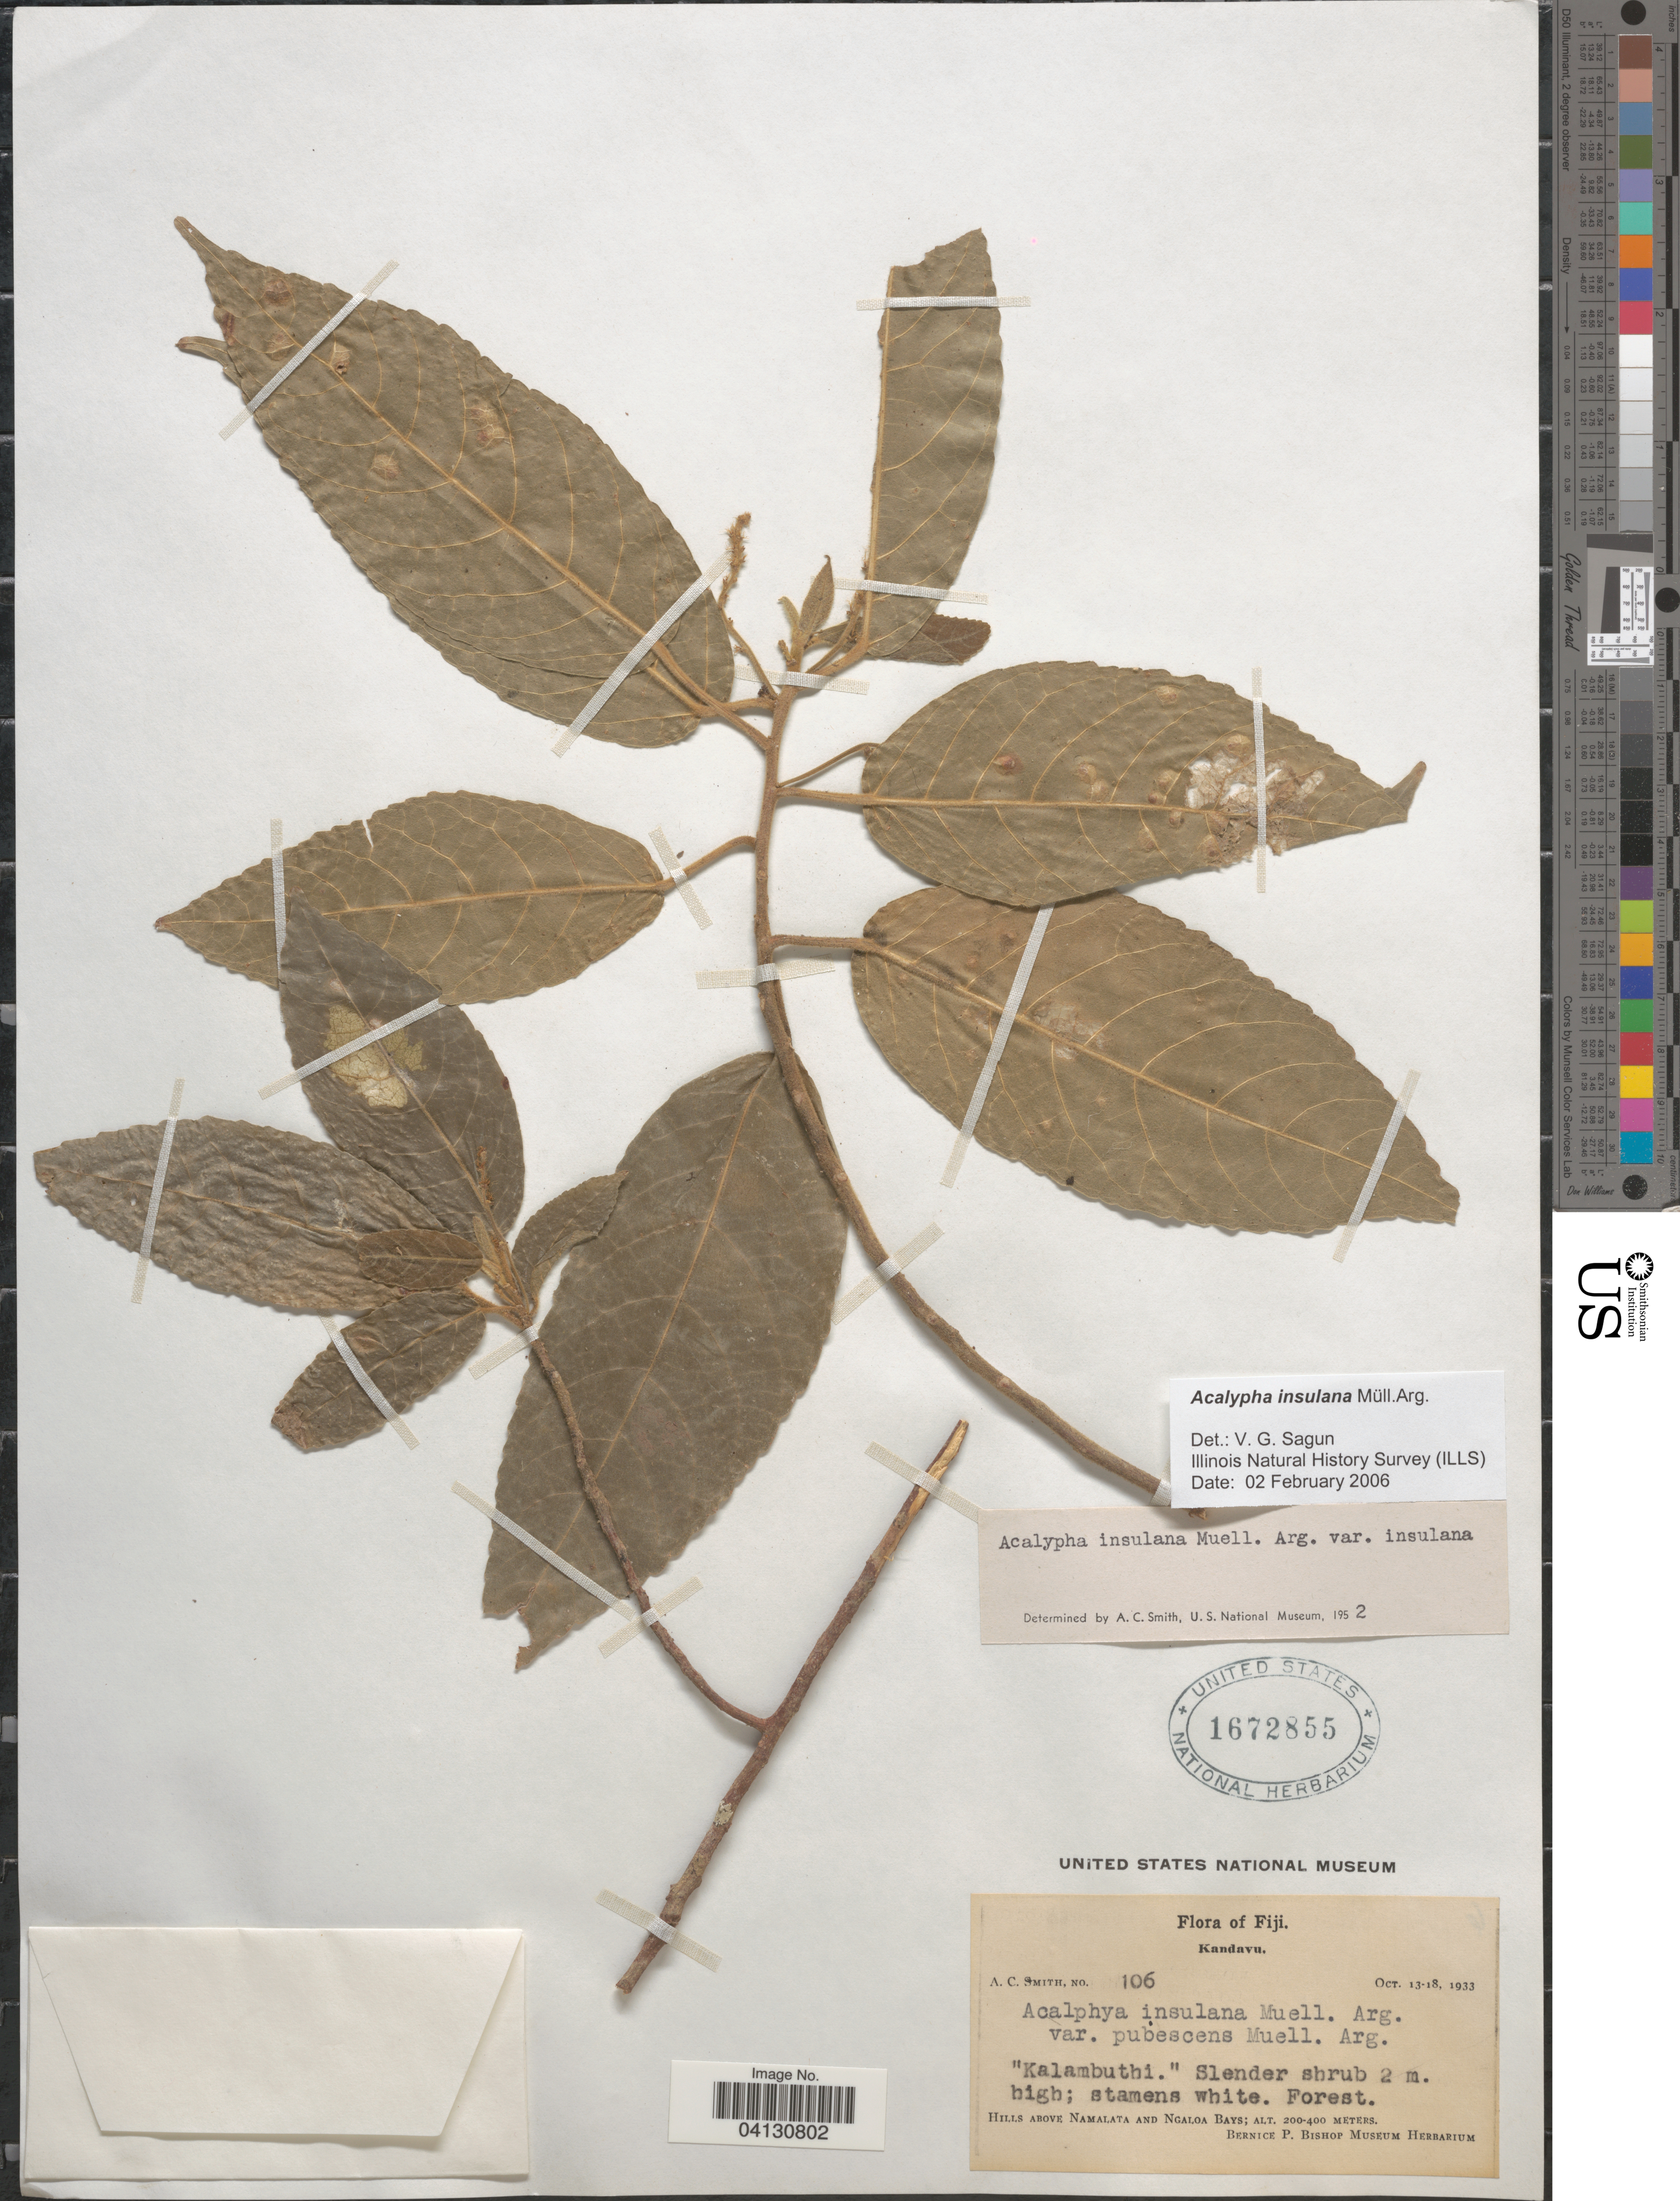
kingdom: Plantae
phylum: Tracheophyta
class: Magnoliopsida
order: Malpighiales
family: Euphorbiaceae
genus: Acalypha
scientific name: Acalypha insulana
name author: Müll. Arg.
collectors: A. C. Smith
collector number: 106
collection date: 1933-10-13/1933-10-18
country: Fiji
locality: Kandavu. Hills above Namalata and Ngaloa Bays.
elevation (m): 200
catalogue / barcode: US 1672855